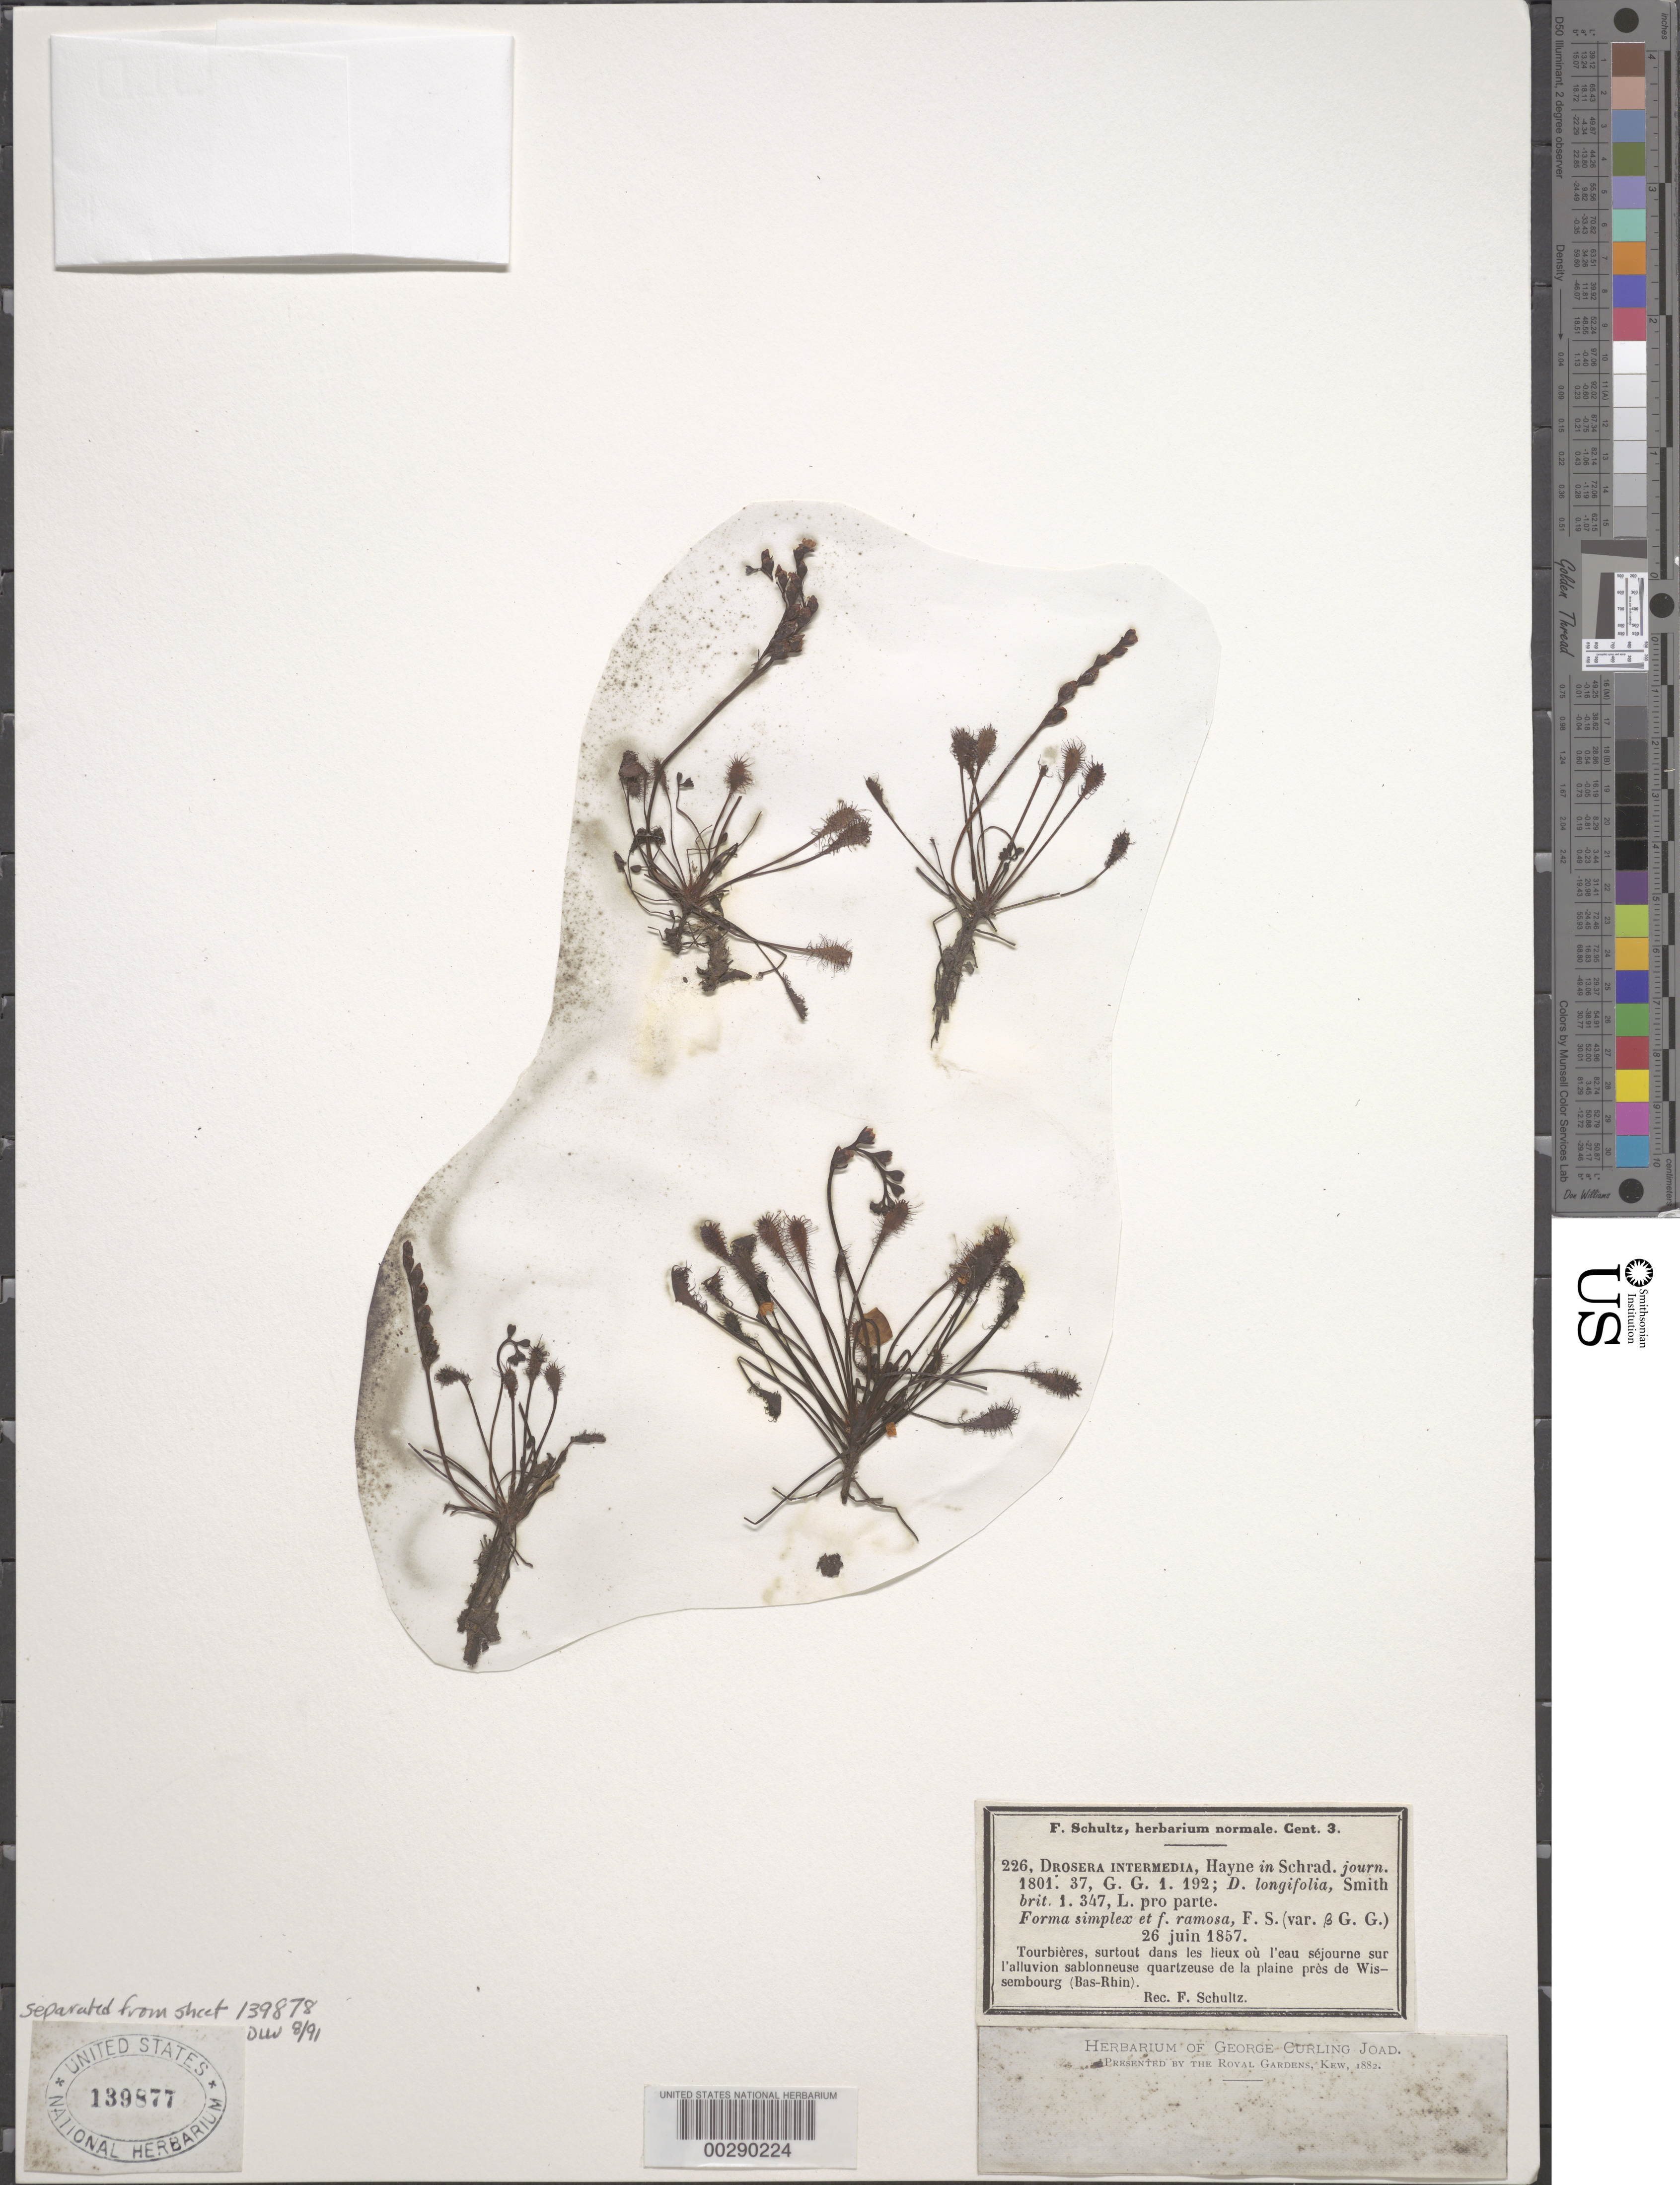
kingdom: Plantae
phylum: Tracheophyta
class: Magnoliopsida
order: Caryophyllales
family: Droseraceae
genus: Drosera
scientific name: Drosera intermedia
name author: Hayne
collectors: F. Schultz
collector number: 226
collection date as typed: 26 Jun 1857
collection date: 1857-06-26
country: France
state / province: Grand Est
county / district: Bas-Rhin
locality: Pres de wissembourg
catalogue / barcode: US 139877